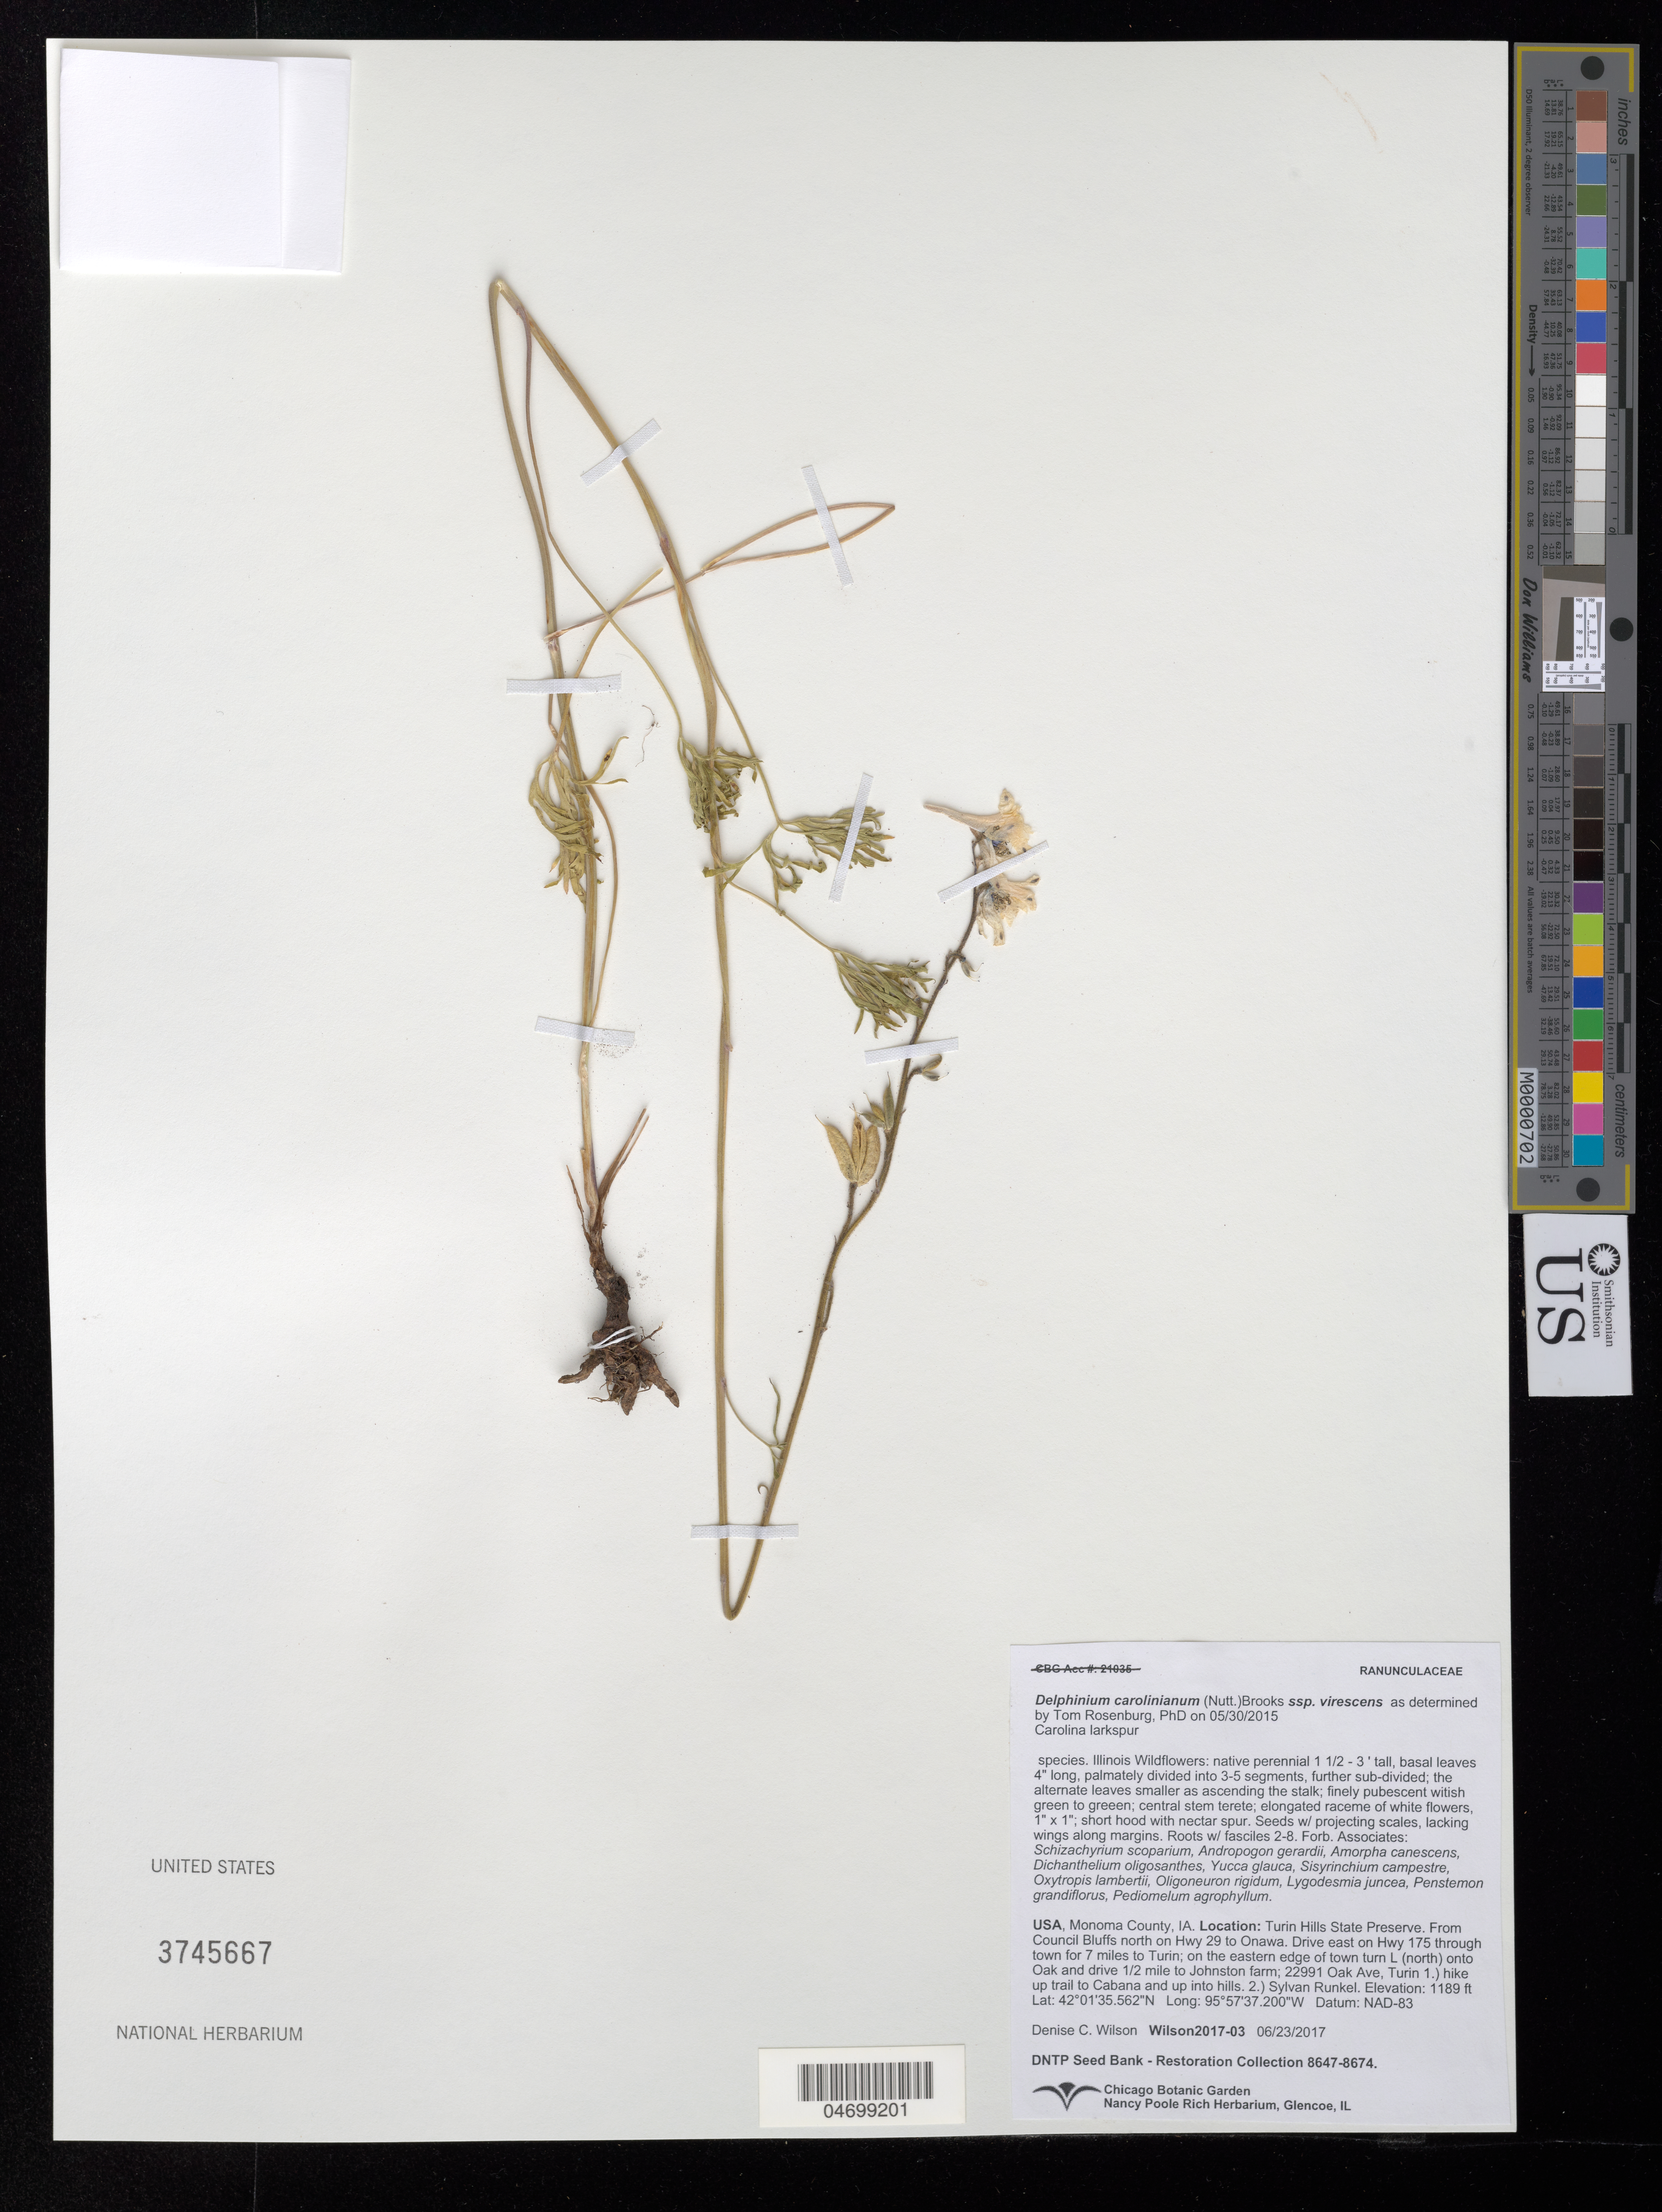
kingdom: Plantae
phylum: Tracheophyta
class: Magnoliopsida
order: Ranunculales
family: Ranunculaceae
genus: Delphinium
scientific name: Delphinium carolinianum subsp. virescens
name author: (Nutt.) R.E. Brooks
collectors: D. Wilson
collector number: Wilson2017-03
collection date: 2017-06-23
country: United States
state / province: Iowa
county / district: Monona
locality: Turin Hills State Preserve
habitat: With Yucca glauca, Amphorpha canescens, Penstemon grandiflorus, etc.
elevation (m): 362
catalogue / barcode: US 3745667